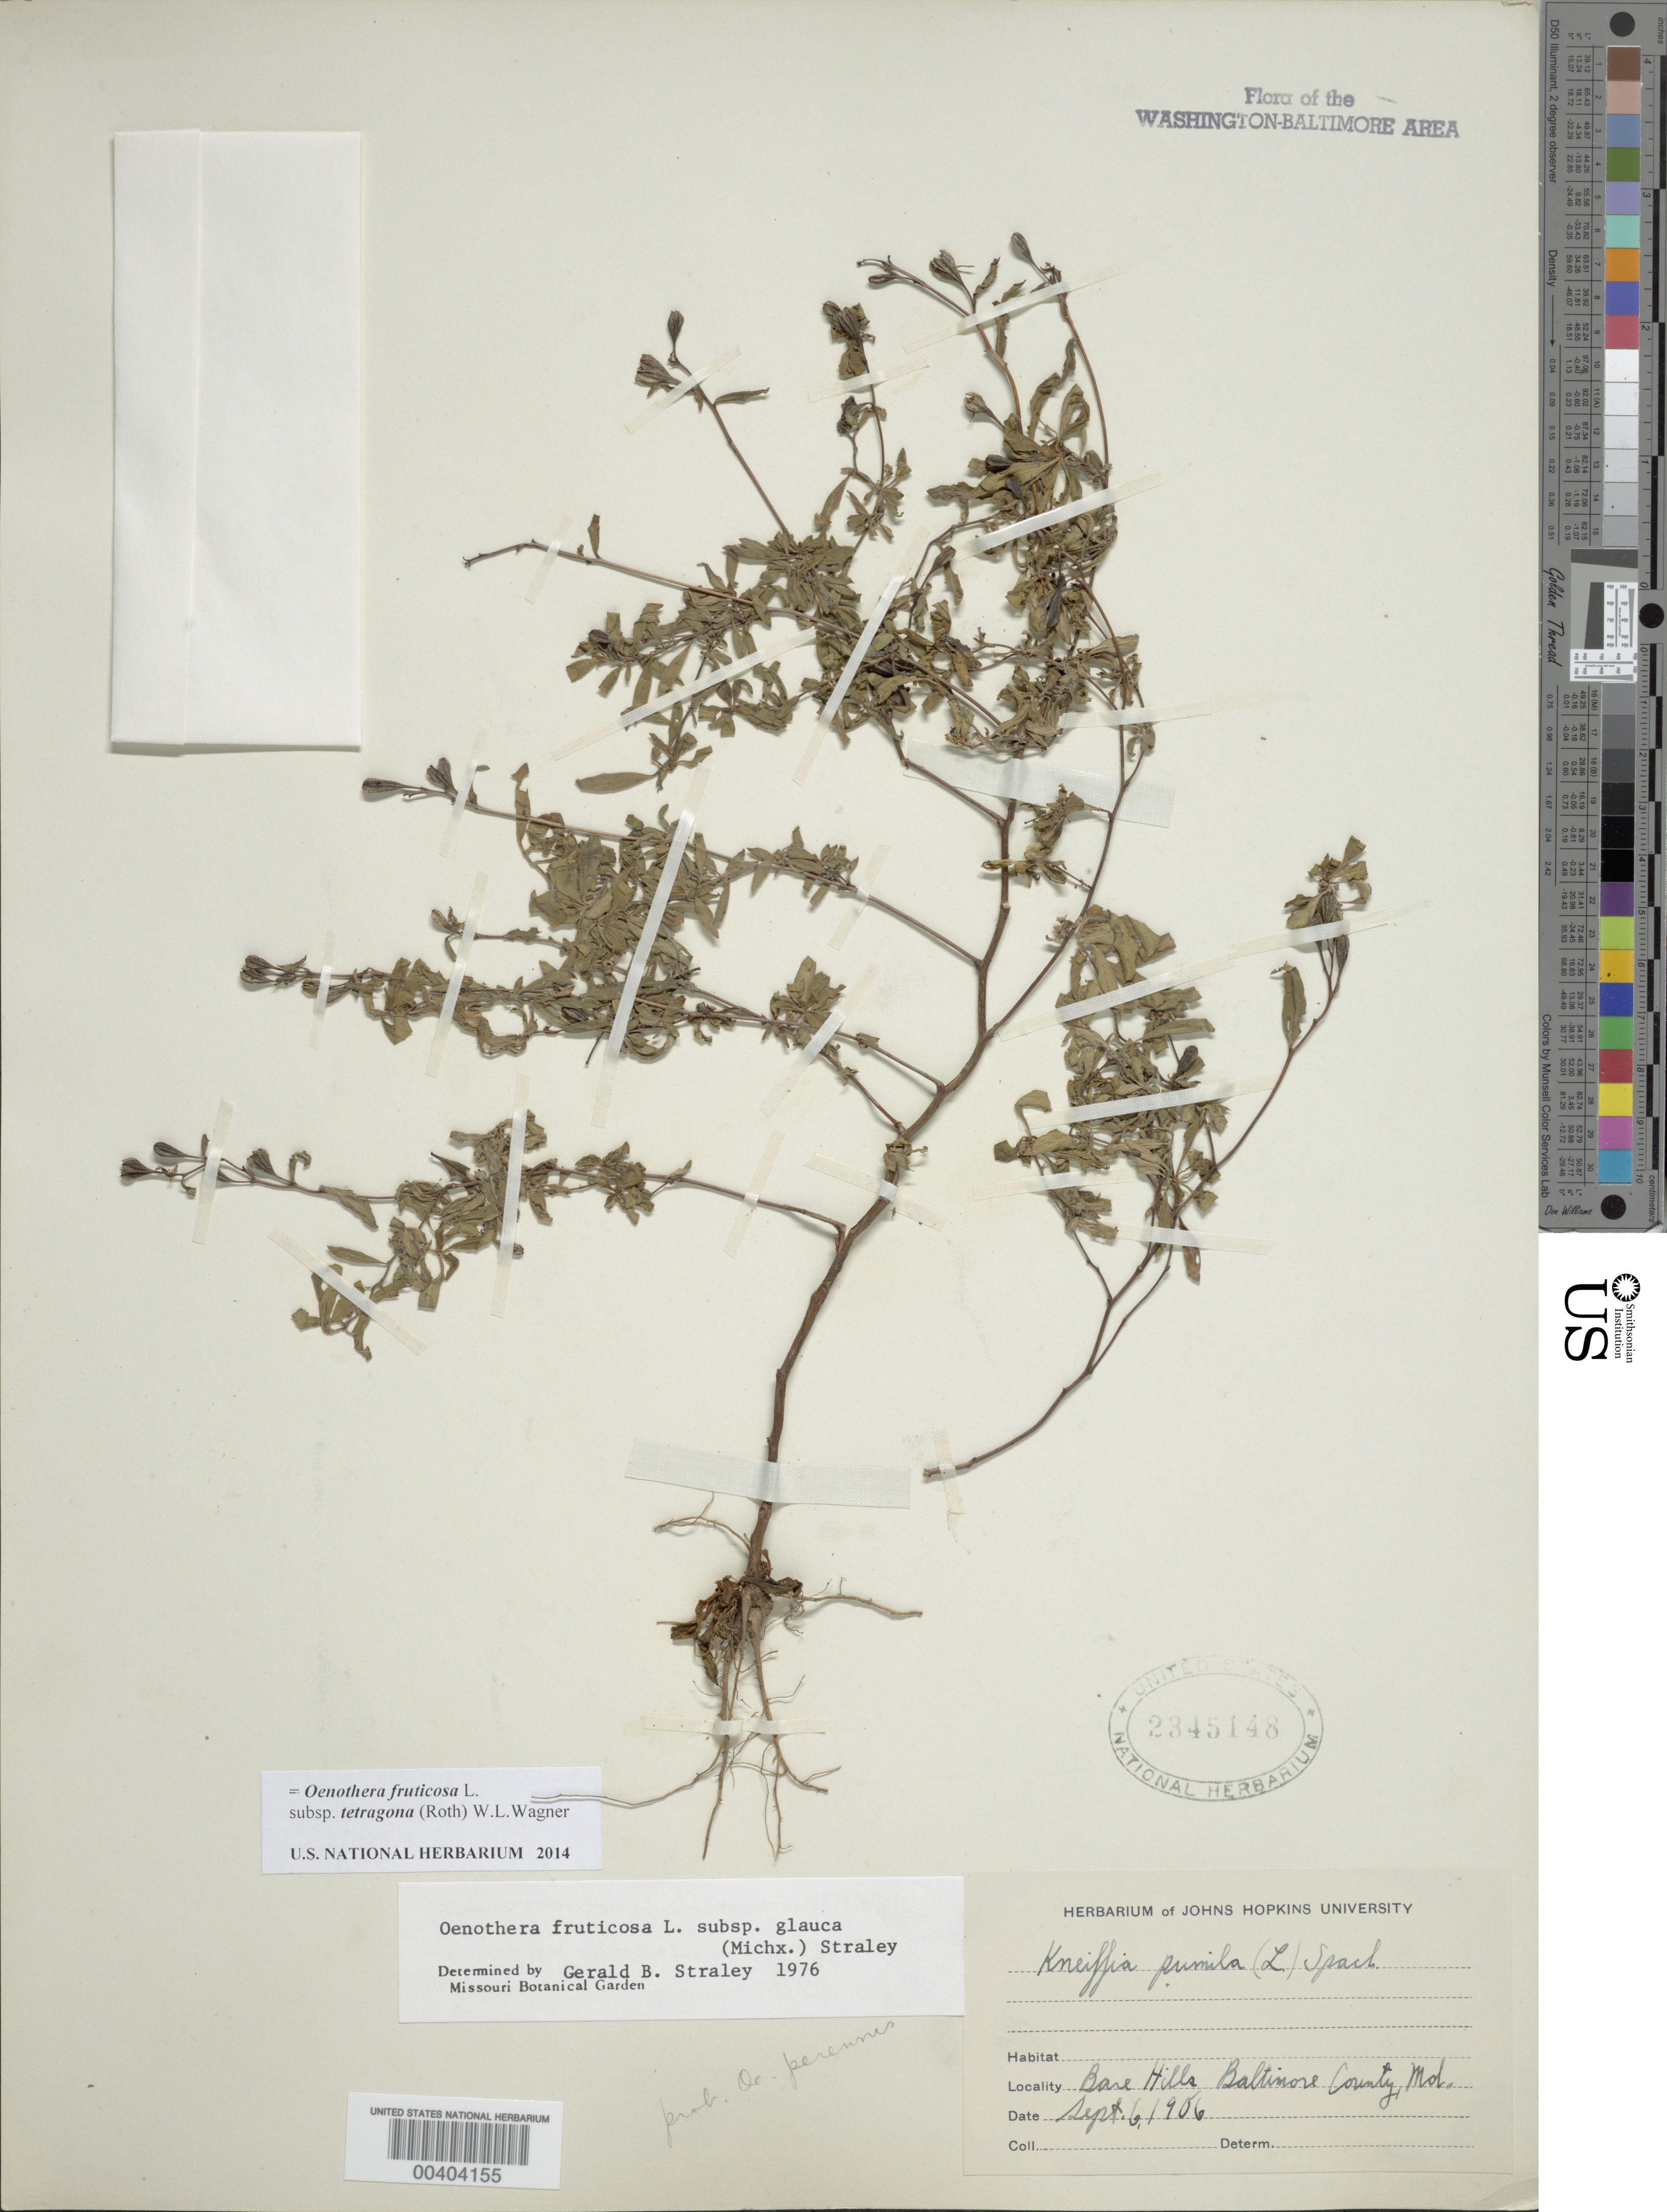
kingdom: Plantae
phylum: Tracheophyta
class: Magnoliopsida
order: Myrtales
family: Onagraceae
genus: Oenothera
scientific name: Oenothera fruticosa subsp. tetragona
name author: (Roth) W.L. Wagner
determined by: Wagner, W. L., (BOT), Smithsonian Institution - National Museum of Natural History (UNITED STATES)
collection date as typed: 06 Sep 1906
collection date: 1906-09-06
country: United States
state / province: Maryland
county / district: Baltimore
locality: Bare Hills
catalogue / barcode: US 2345148